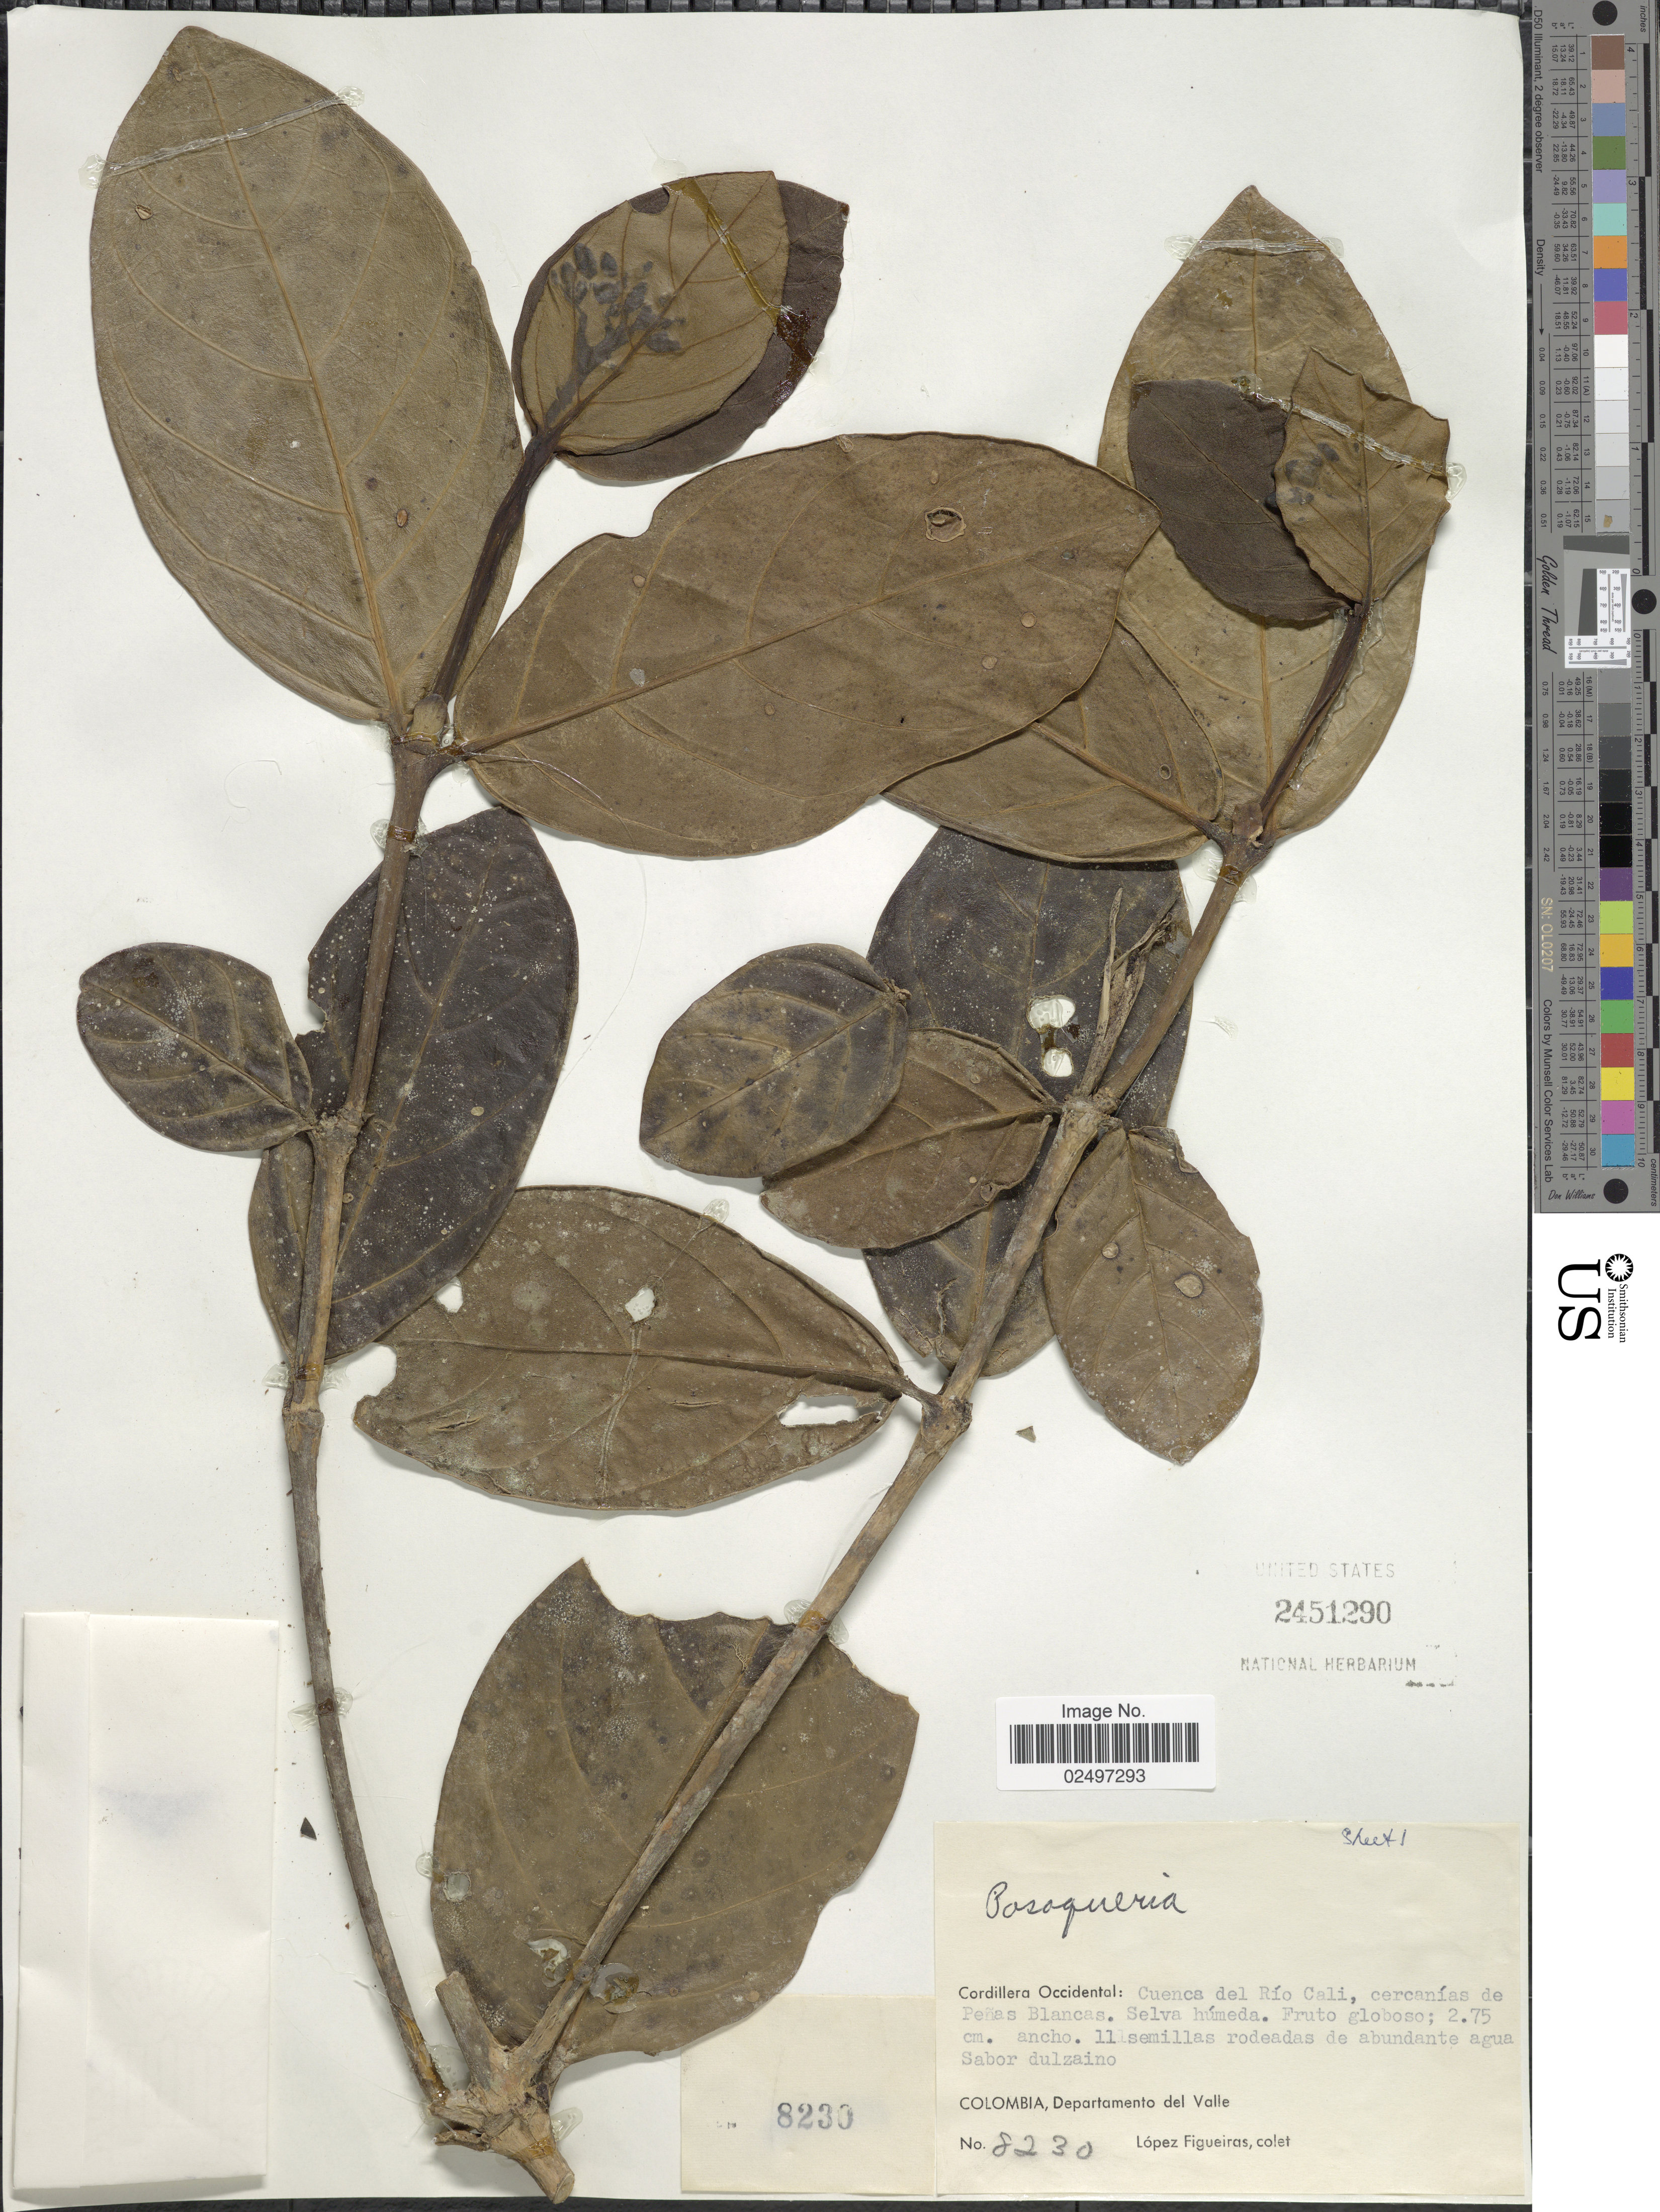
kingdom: Plantae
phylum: Tracheophyta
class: Magnoliopsida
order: Gentianales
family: Rubiaceae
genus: Posoqueria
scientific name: Posoqueria sp.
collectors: M. López Figueiras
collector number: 8230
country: Colombia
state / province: Valle del Cauca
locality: Cordillera Occidental: Cuenca del Rio Cali, cercanias de Penas Blancas, Selva humed, Colombia, Departamento del Valle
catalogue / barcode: US 2451290